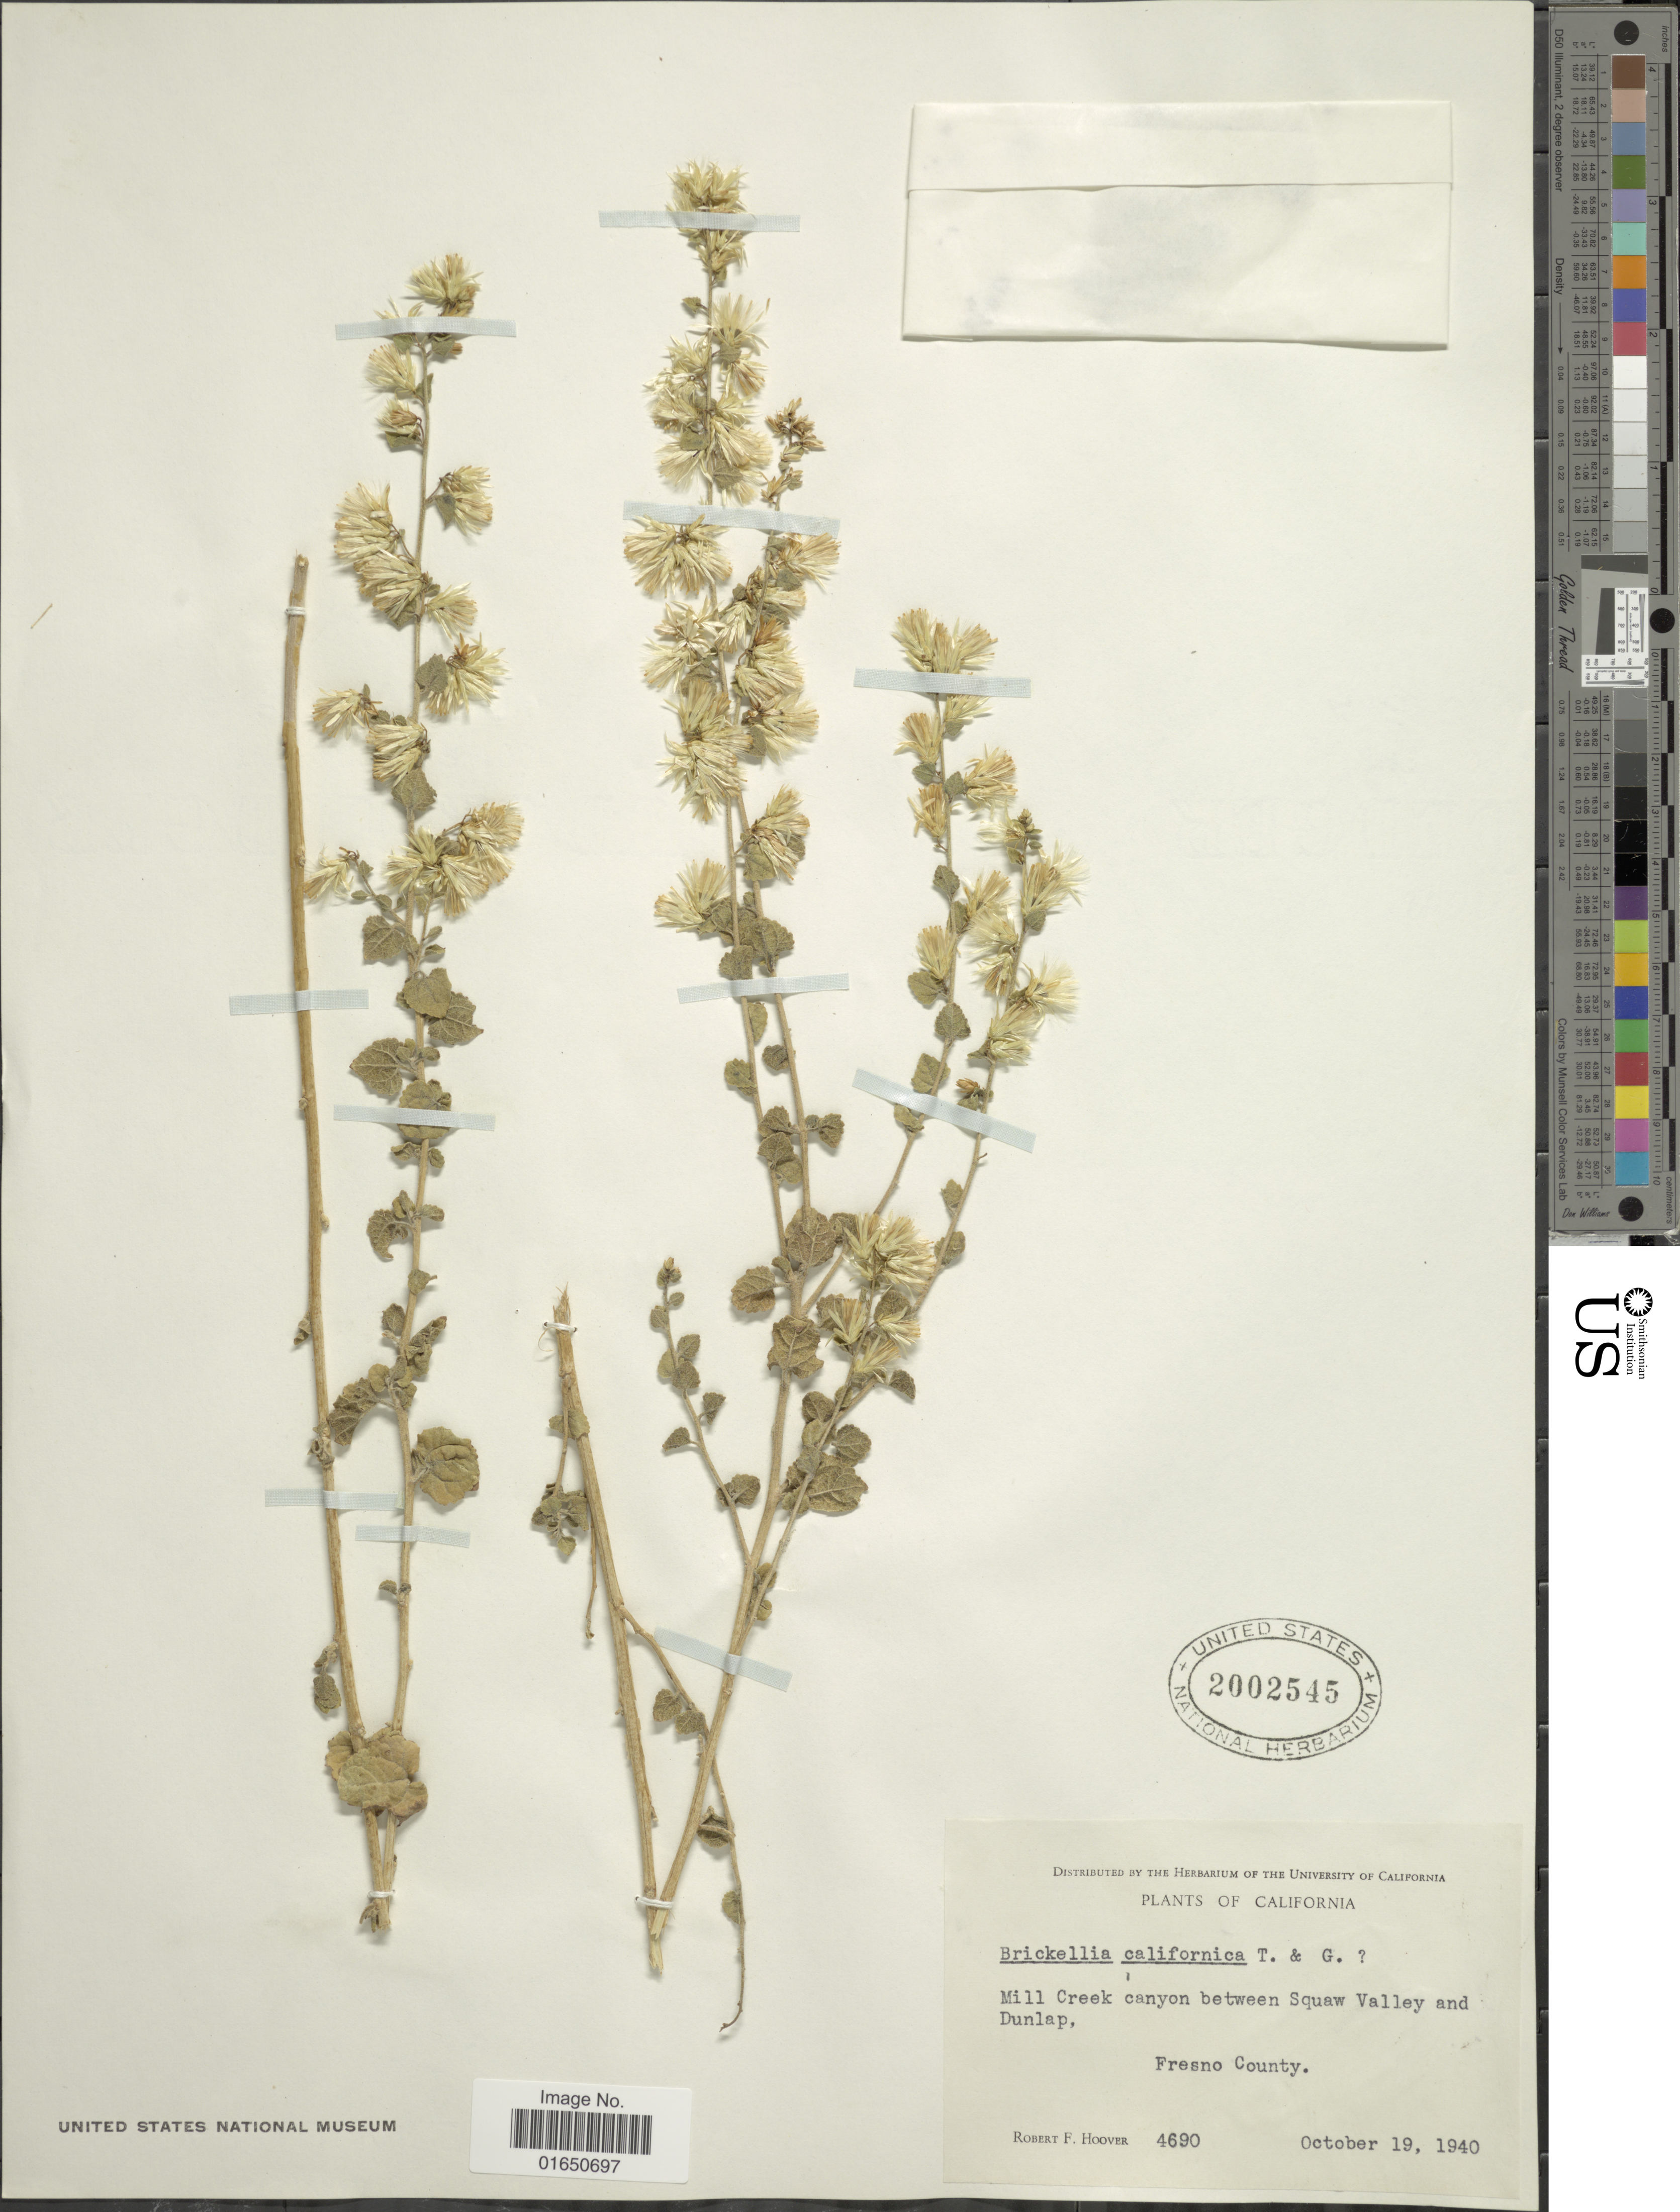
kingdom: Plantae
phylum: Tracheophyta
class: Magnoliopsida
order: Asterales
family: Asteraceae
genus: Brickellia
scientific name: Brickellia californica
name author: (Torr. & A. Gray) A. Gray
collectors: R. F. Hoover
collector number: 4690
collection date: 1940-10-19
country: United States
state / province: California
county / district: Fresno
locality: Mill Creek canyon between Squaw Valley and Dunlap. Fresno County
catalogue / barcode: US 2002545